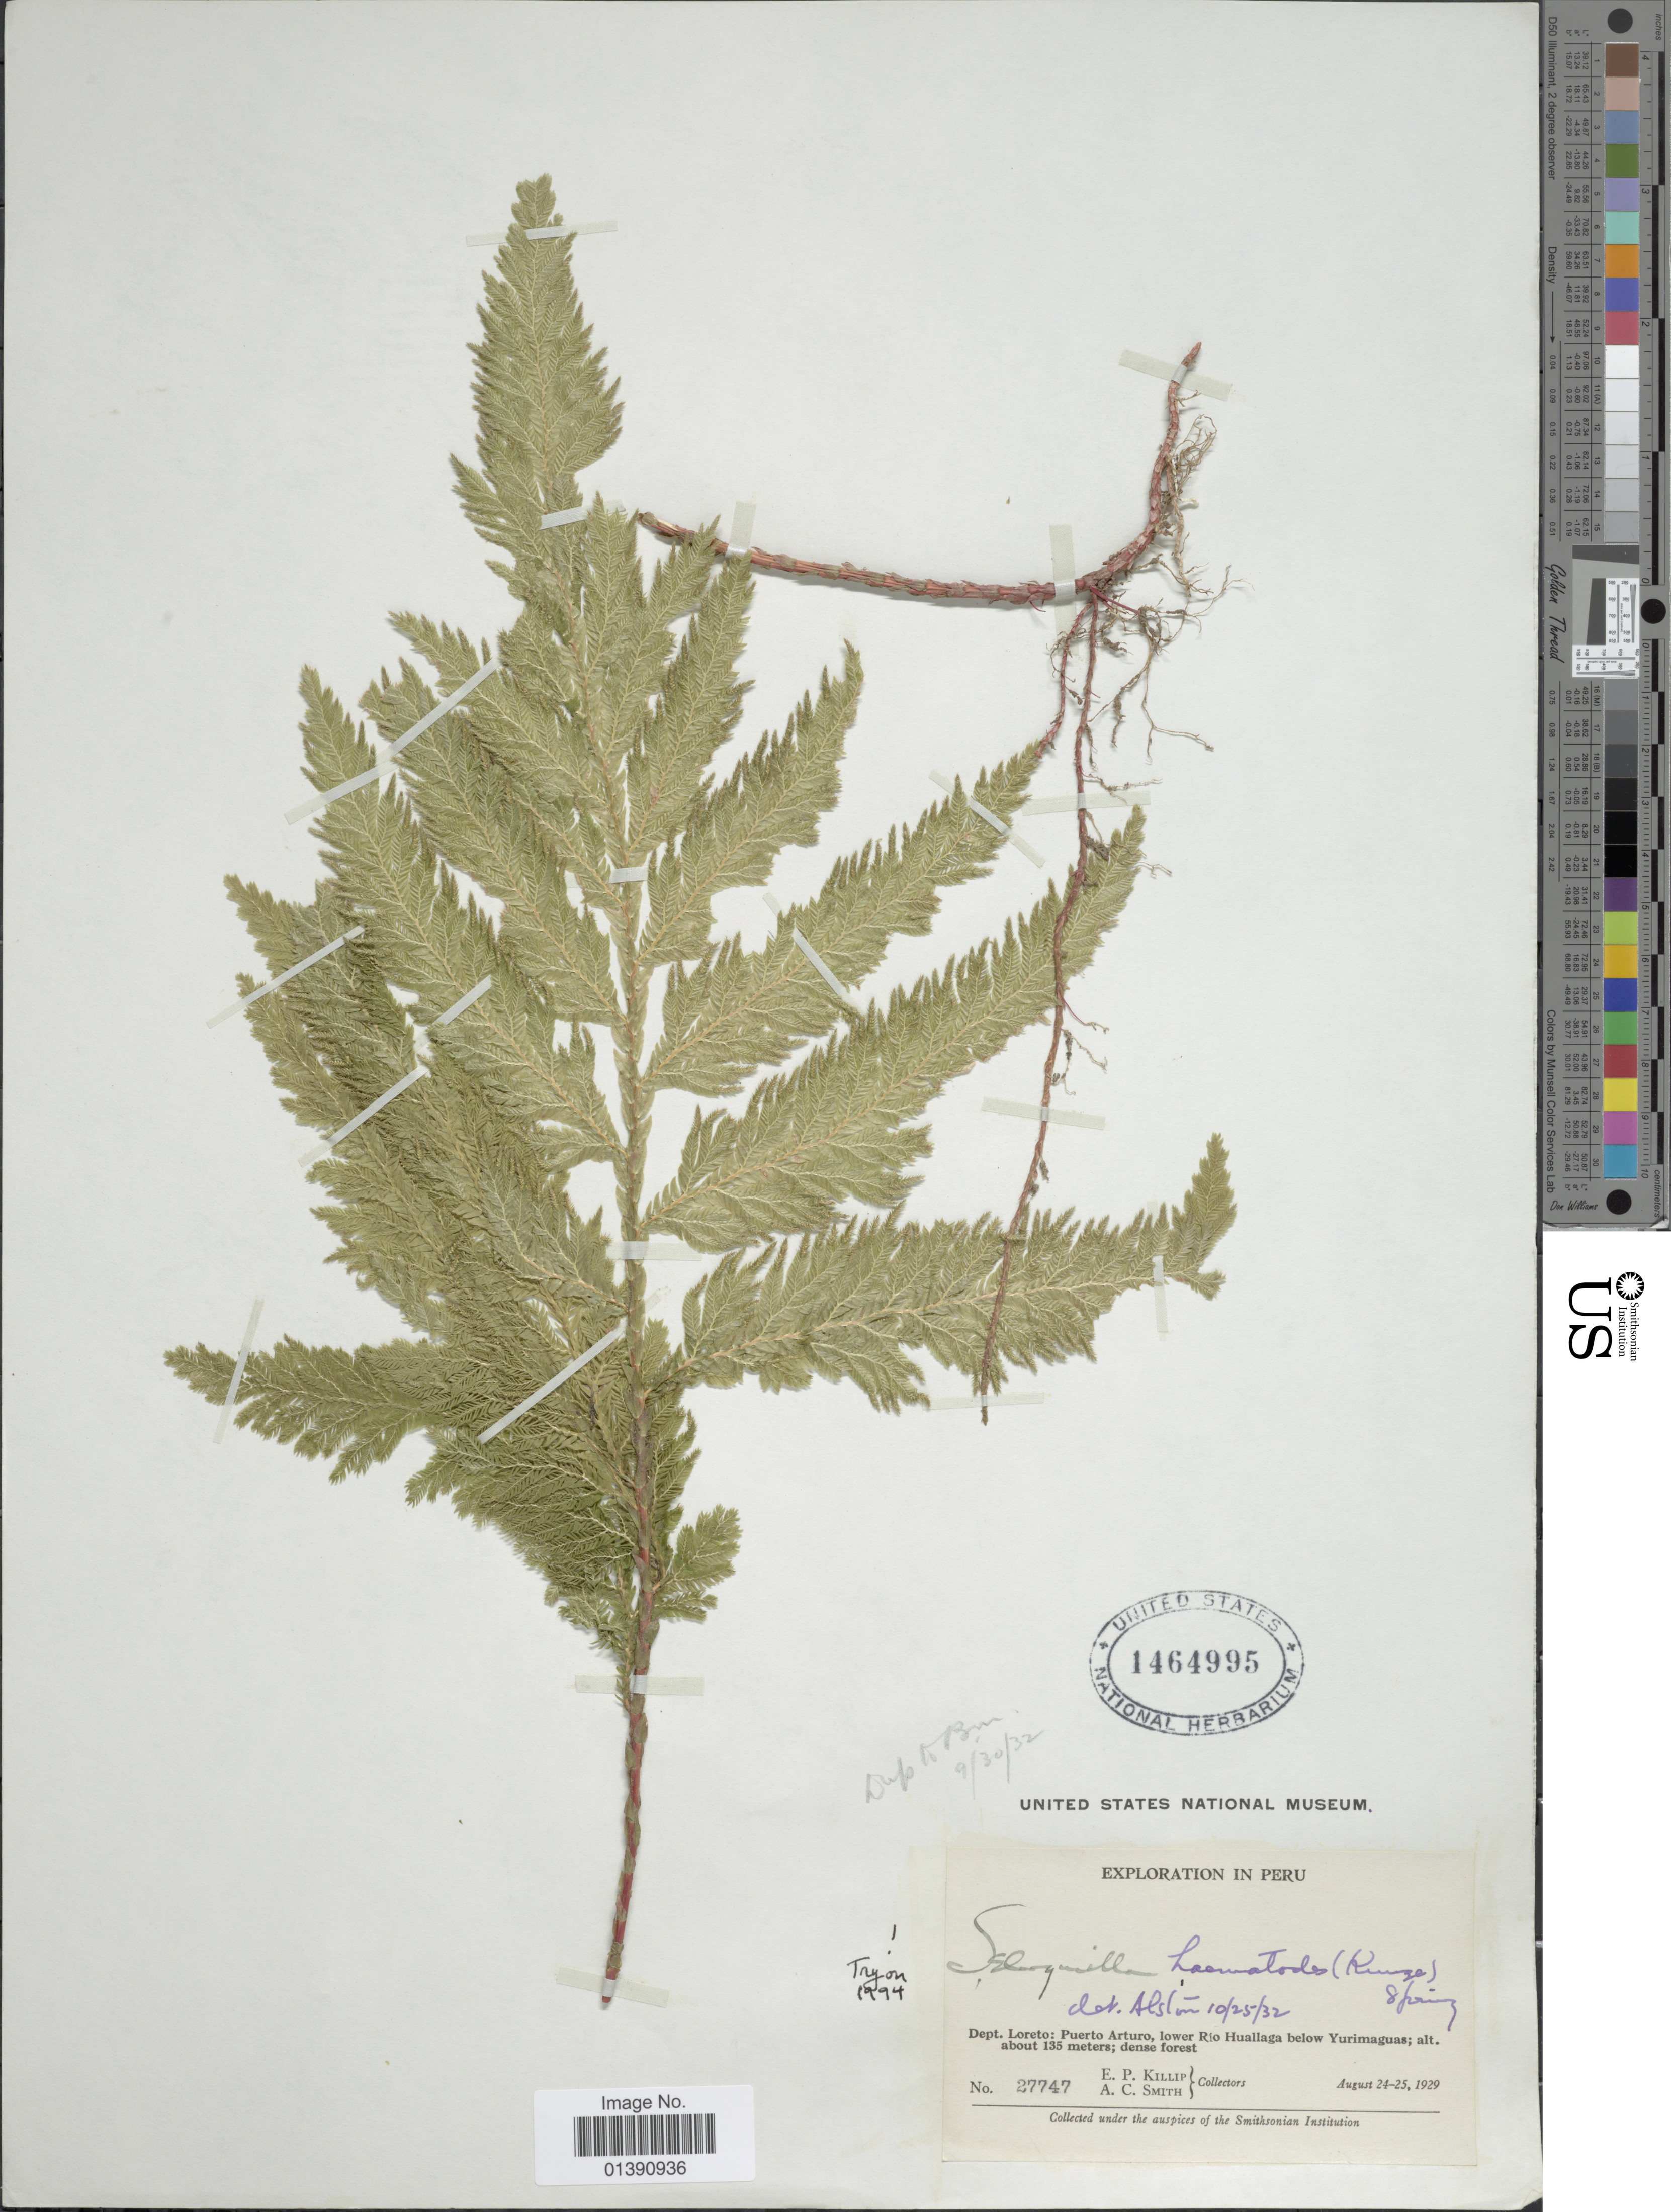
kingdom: Plantae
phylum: Tracheophyta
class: Lycopodiopsida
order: Selaginellales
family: Selaginellaceae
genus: Selaginella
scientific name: Selaginella haematodes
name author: (Kunze) Spring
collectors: E. P. Killip & A. C. Smith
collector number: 27747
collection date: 1929-08-24/1929-08-25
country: Peru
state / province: Loreto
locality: Puerto Arturo, lower Rio Huallaga below Yurimaguas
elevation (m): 135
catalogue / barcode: US 1464995